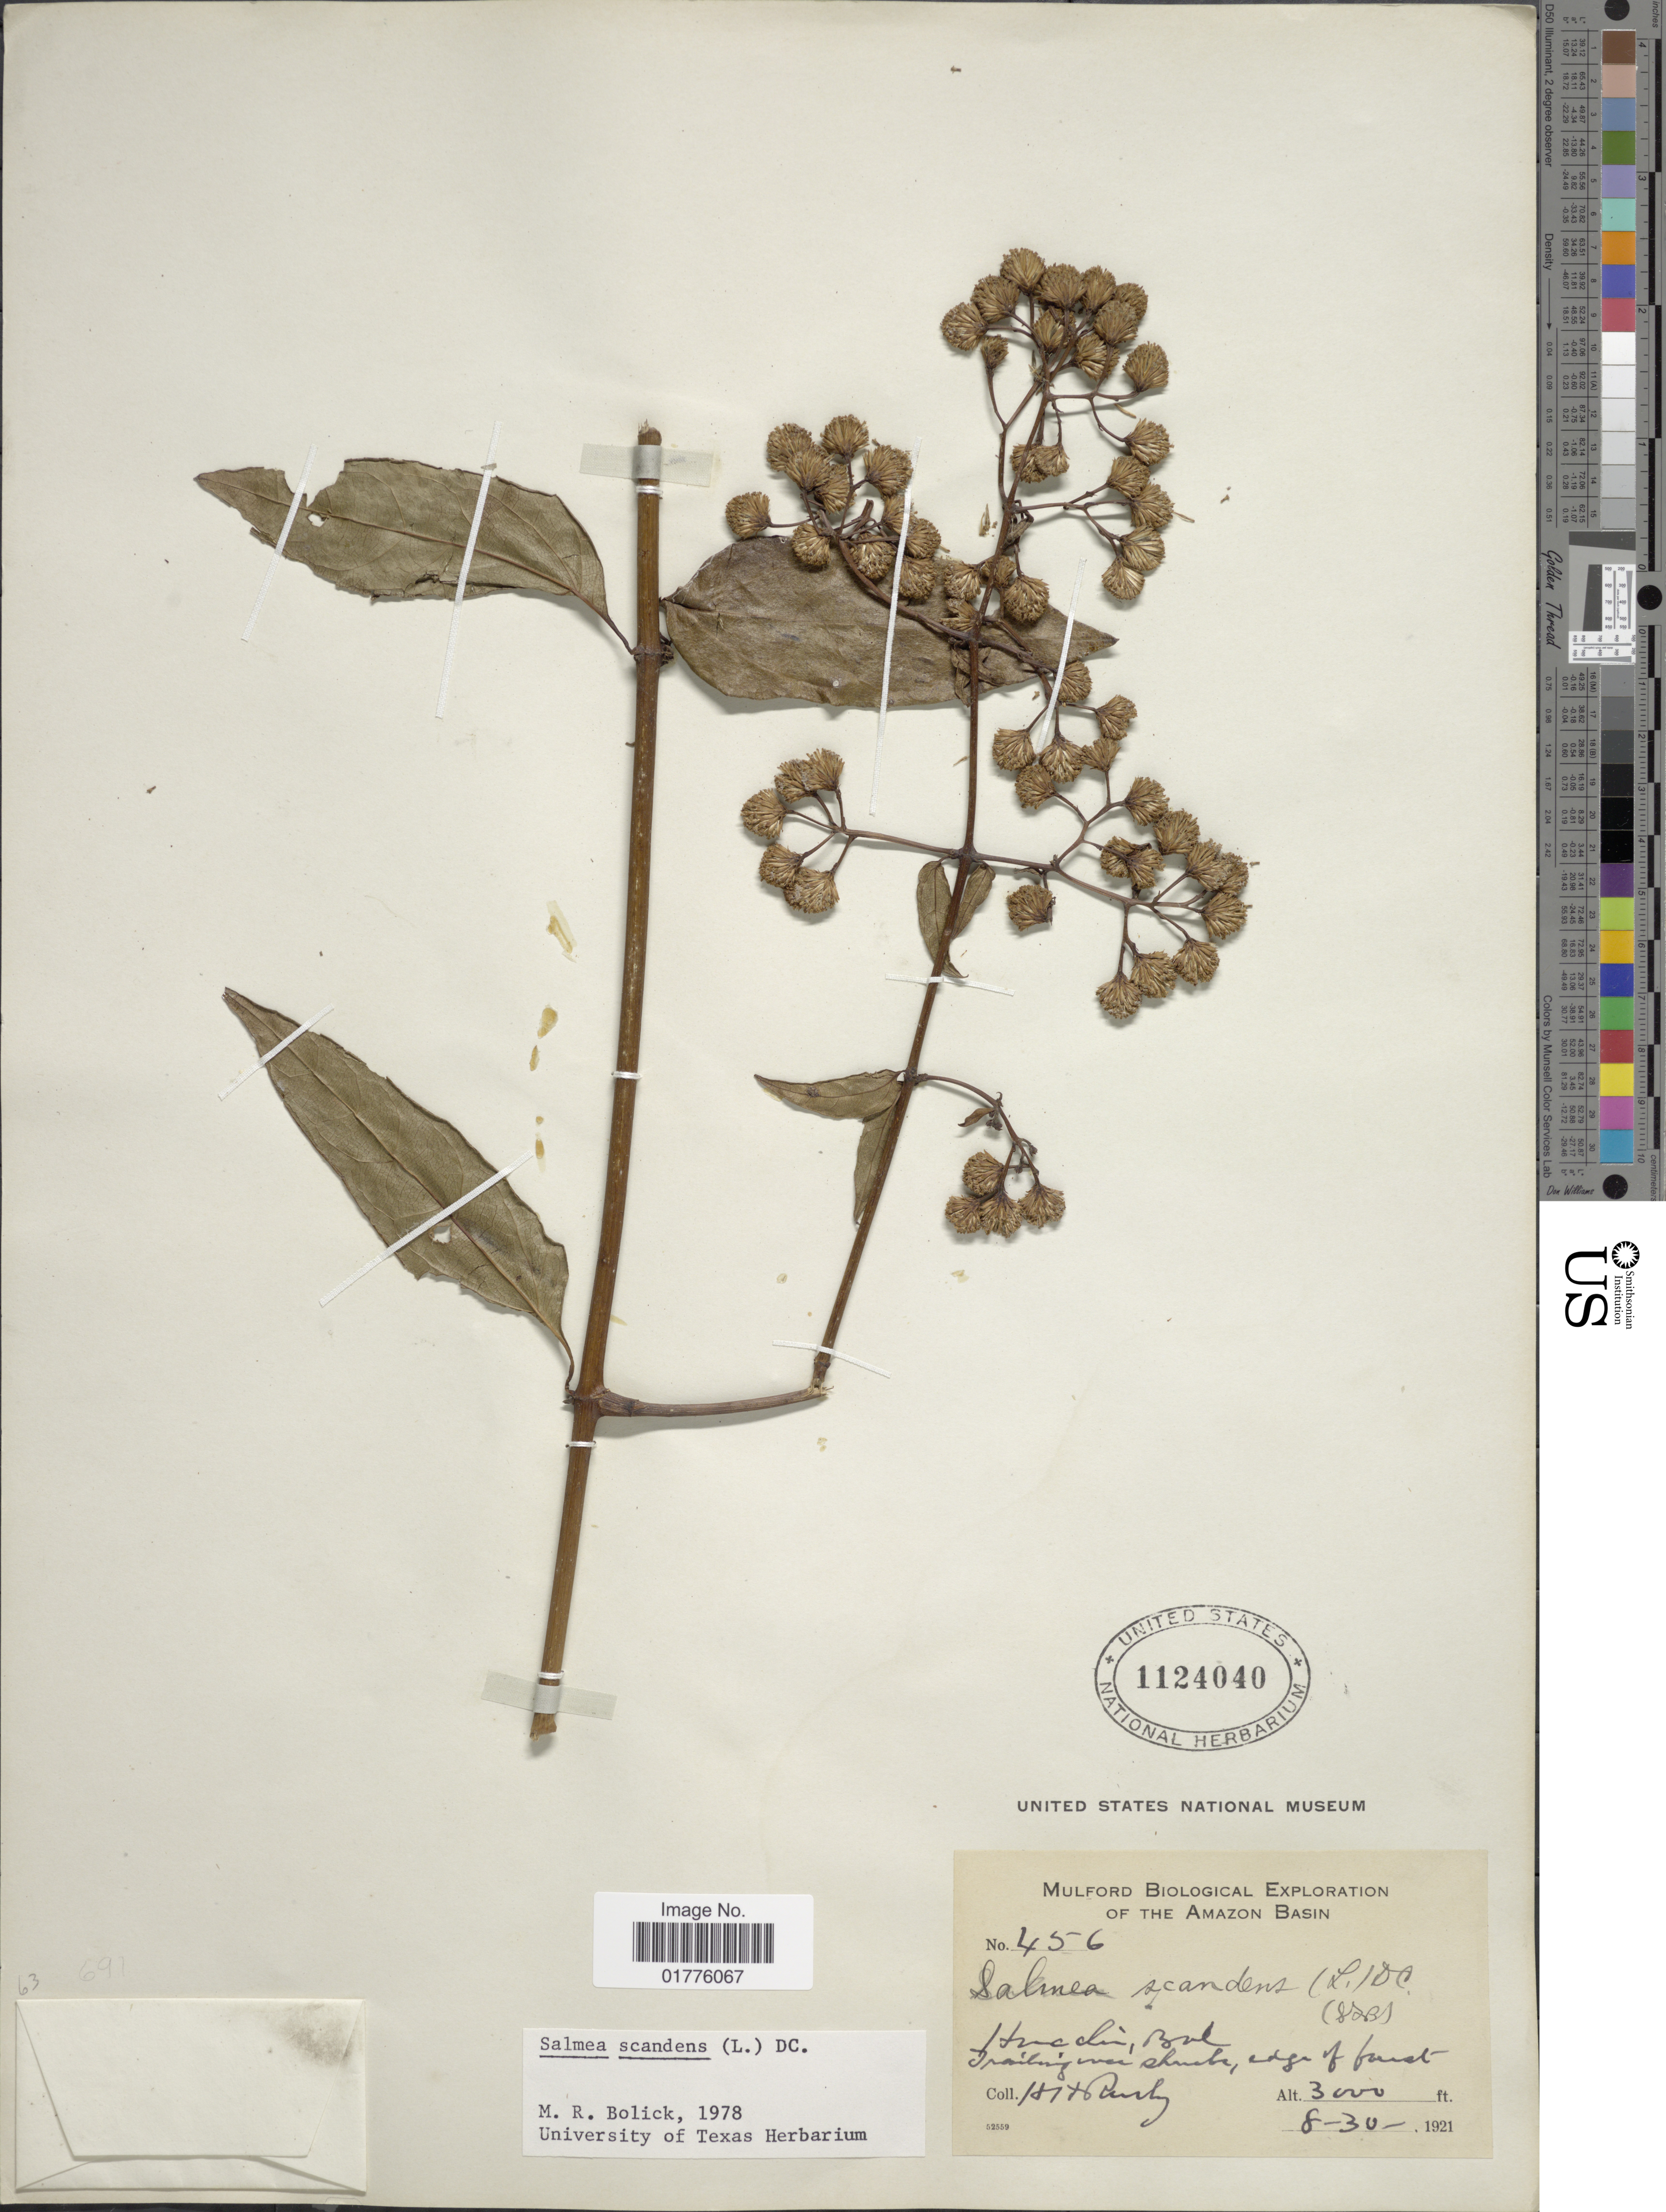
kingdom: Plantae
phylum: Tracheophyta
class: Magnoliopsida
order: Asterales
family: Asteraceae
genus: Salmea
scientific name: Salmea scandens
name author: (L.) DC.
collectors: H. H. Rusby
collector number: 456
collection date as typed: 8-30-1921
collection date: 1921-08-30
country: Bolivia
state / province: Beni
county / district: Iténez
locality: Huachi, head of Beni River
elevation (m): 914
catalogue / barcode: US 1124040